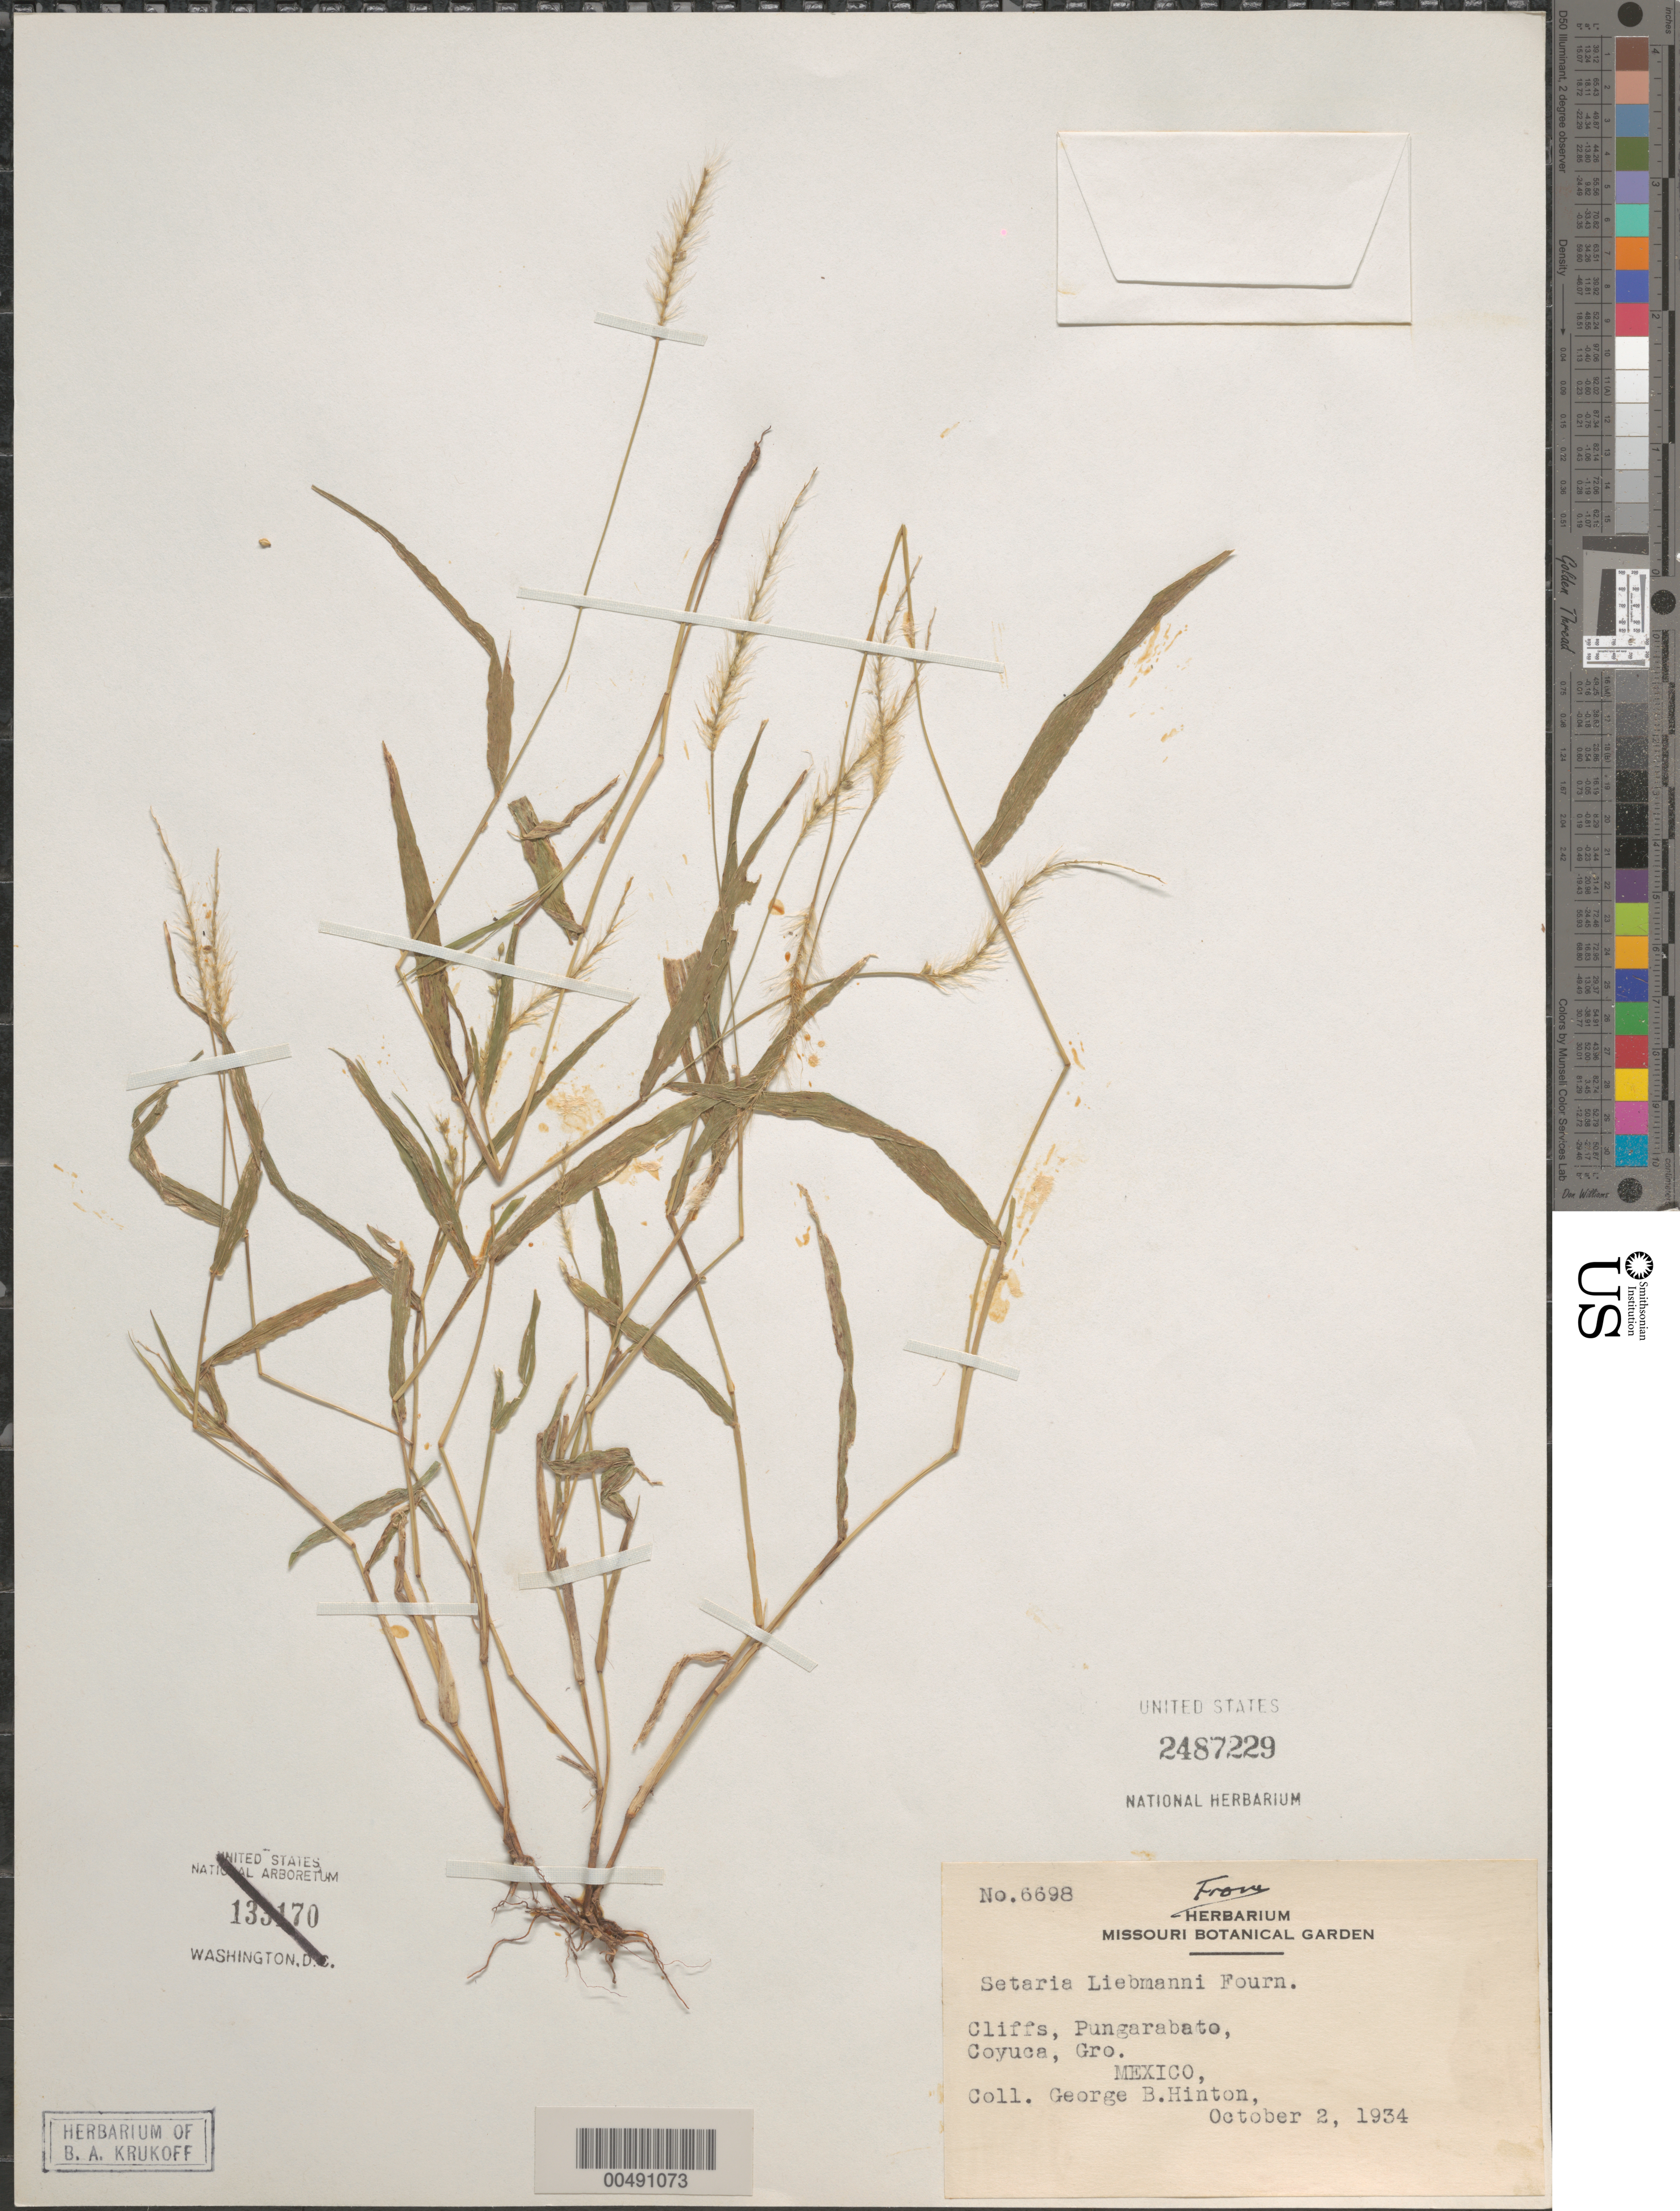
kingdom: Plantae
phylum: Tracheophyta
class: Liliopsida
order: Poales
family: Poaceae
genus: Setaria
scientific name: Setaria liebmannii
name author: E. Fourn.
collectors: G. B. Hinton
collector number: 6698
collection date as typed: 2 Oct 1934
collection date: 1934-10-02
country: Mexico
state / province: Guerrero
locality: Pungarabato, Coyuca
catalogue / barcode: US 2487229